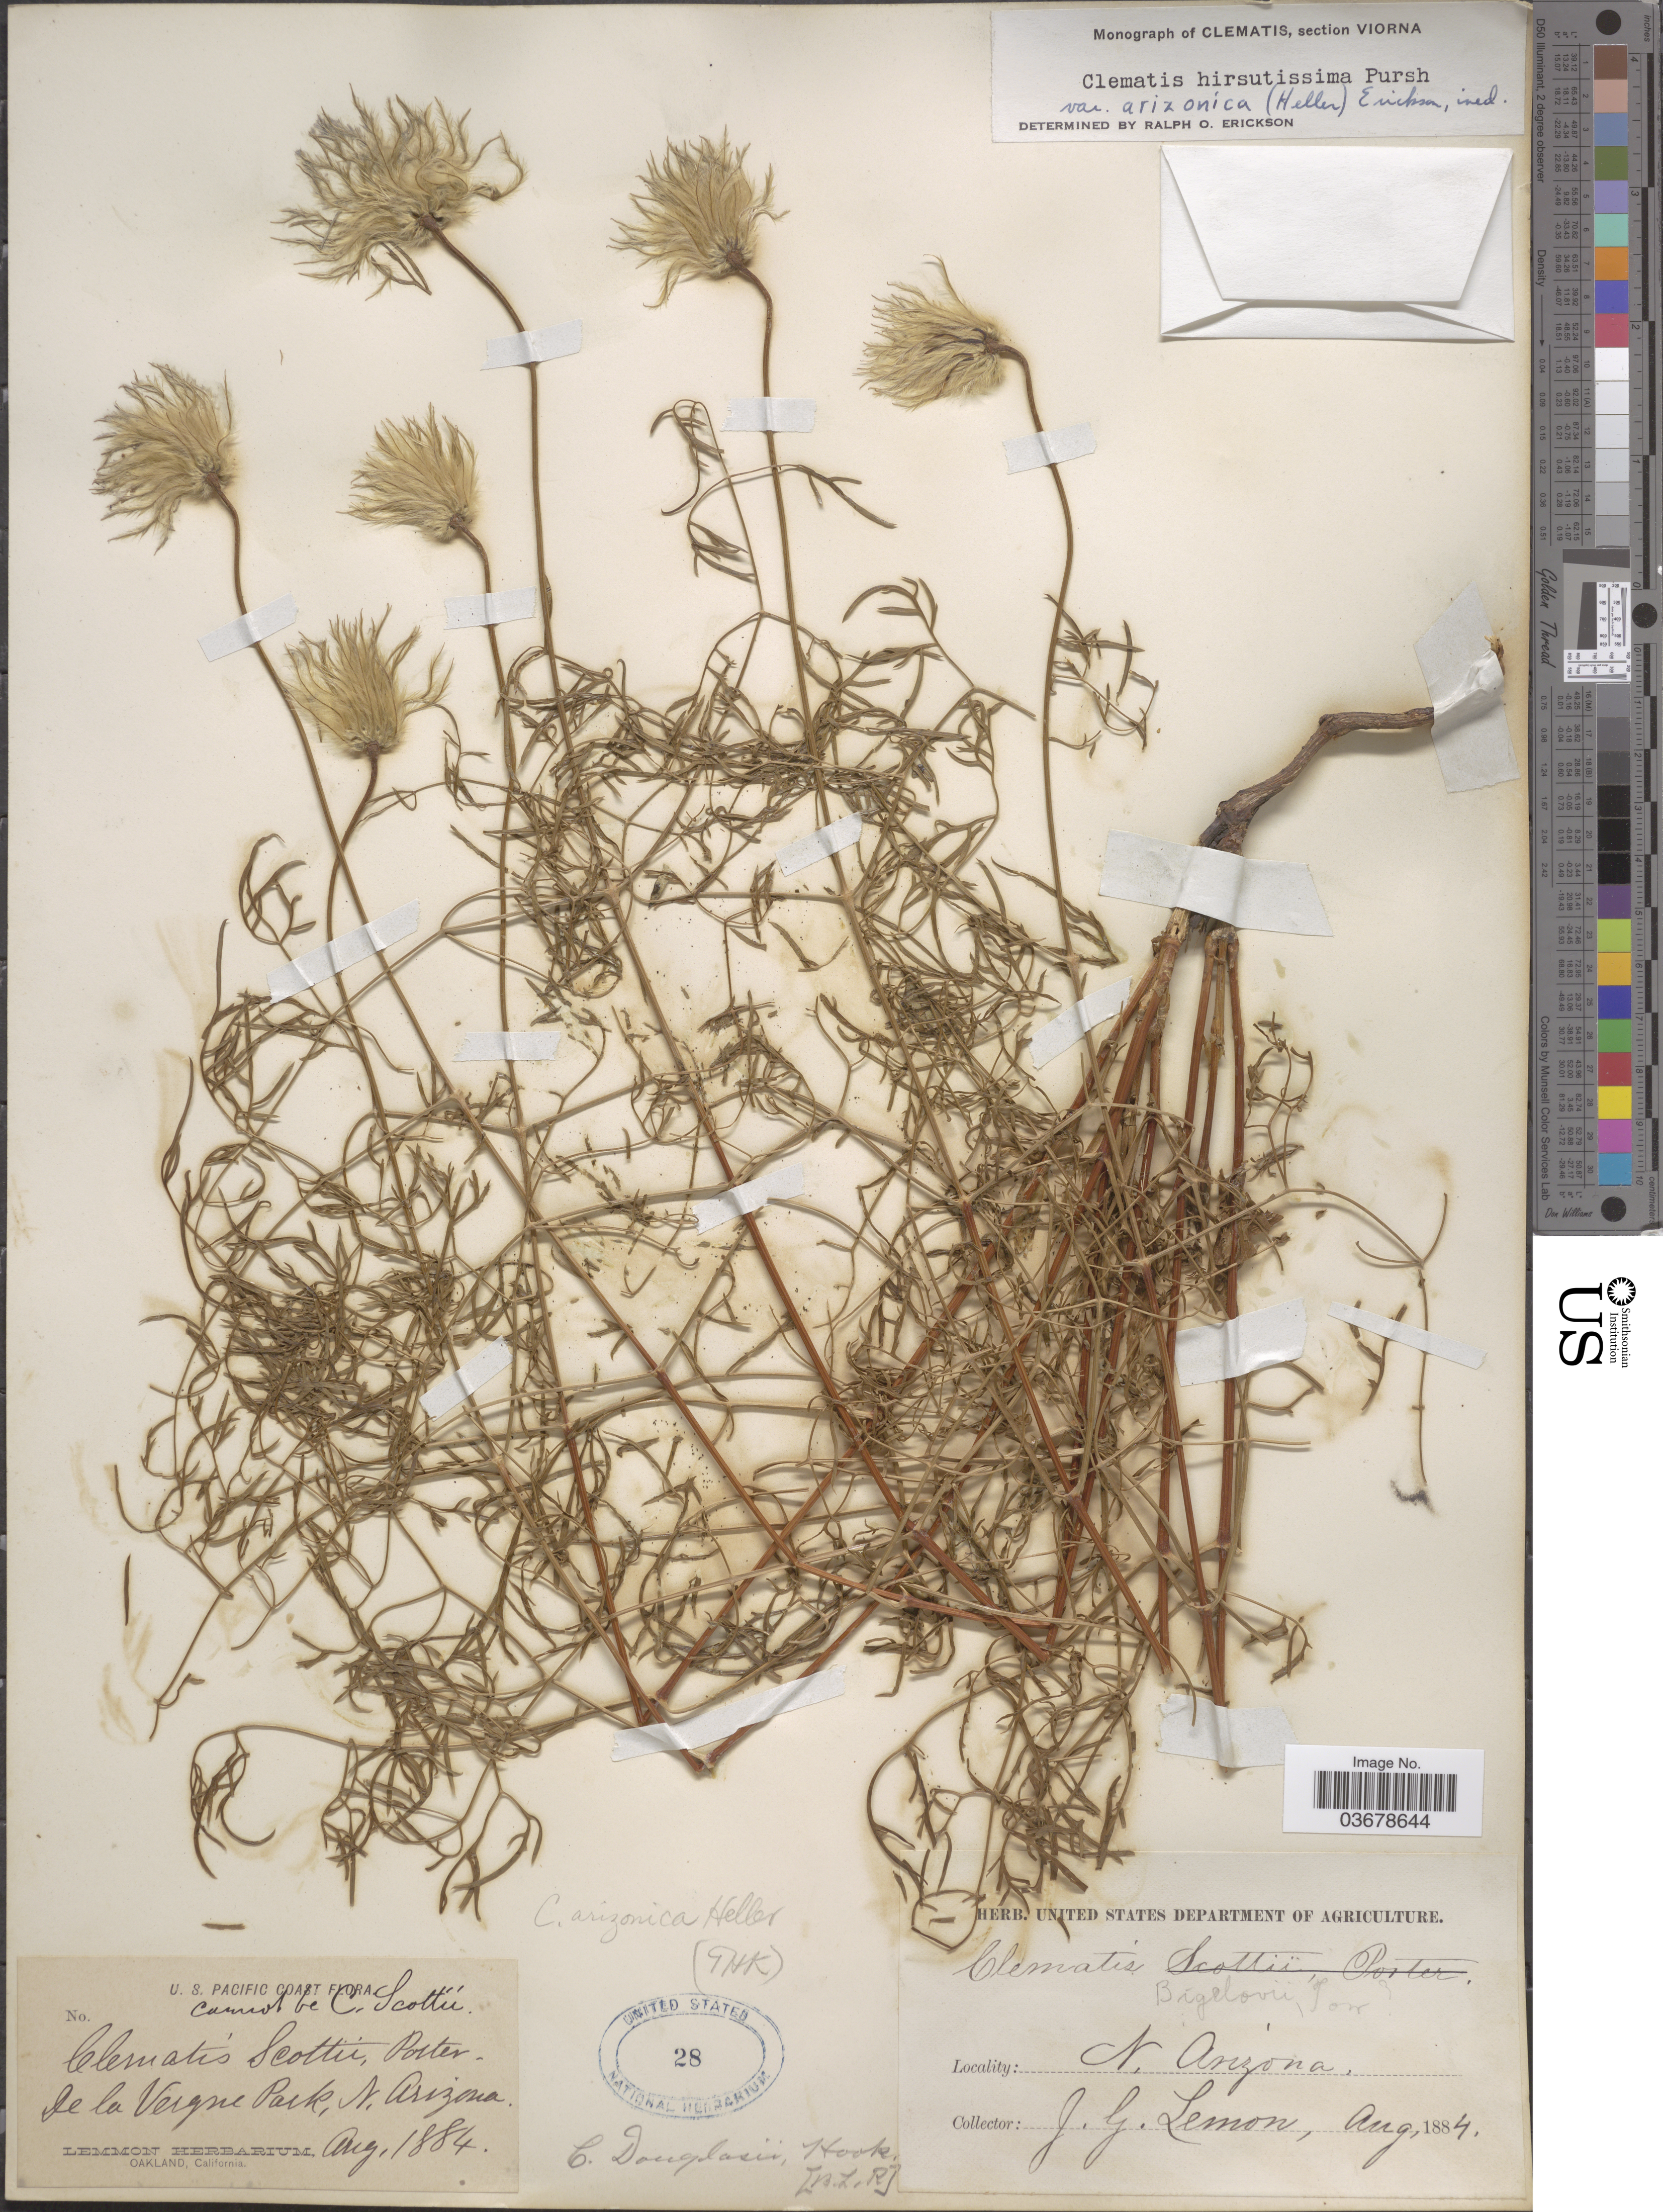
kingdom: Plantae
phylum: Tracheophyta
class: Magnoliopsida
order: Ranunculales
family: Ranunculaceae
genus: Clematis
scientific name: Clematis viorna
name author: L.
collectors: J. Lemmon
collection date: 1884-08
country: United States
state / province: Arizona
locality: U. S. Pacific Coast. De la Vergne Park, N. Arizona.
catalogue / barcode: US 28